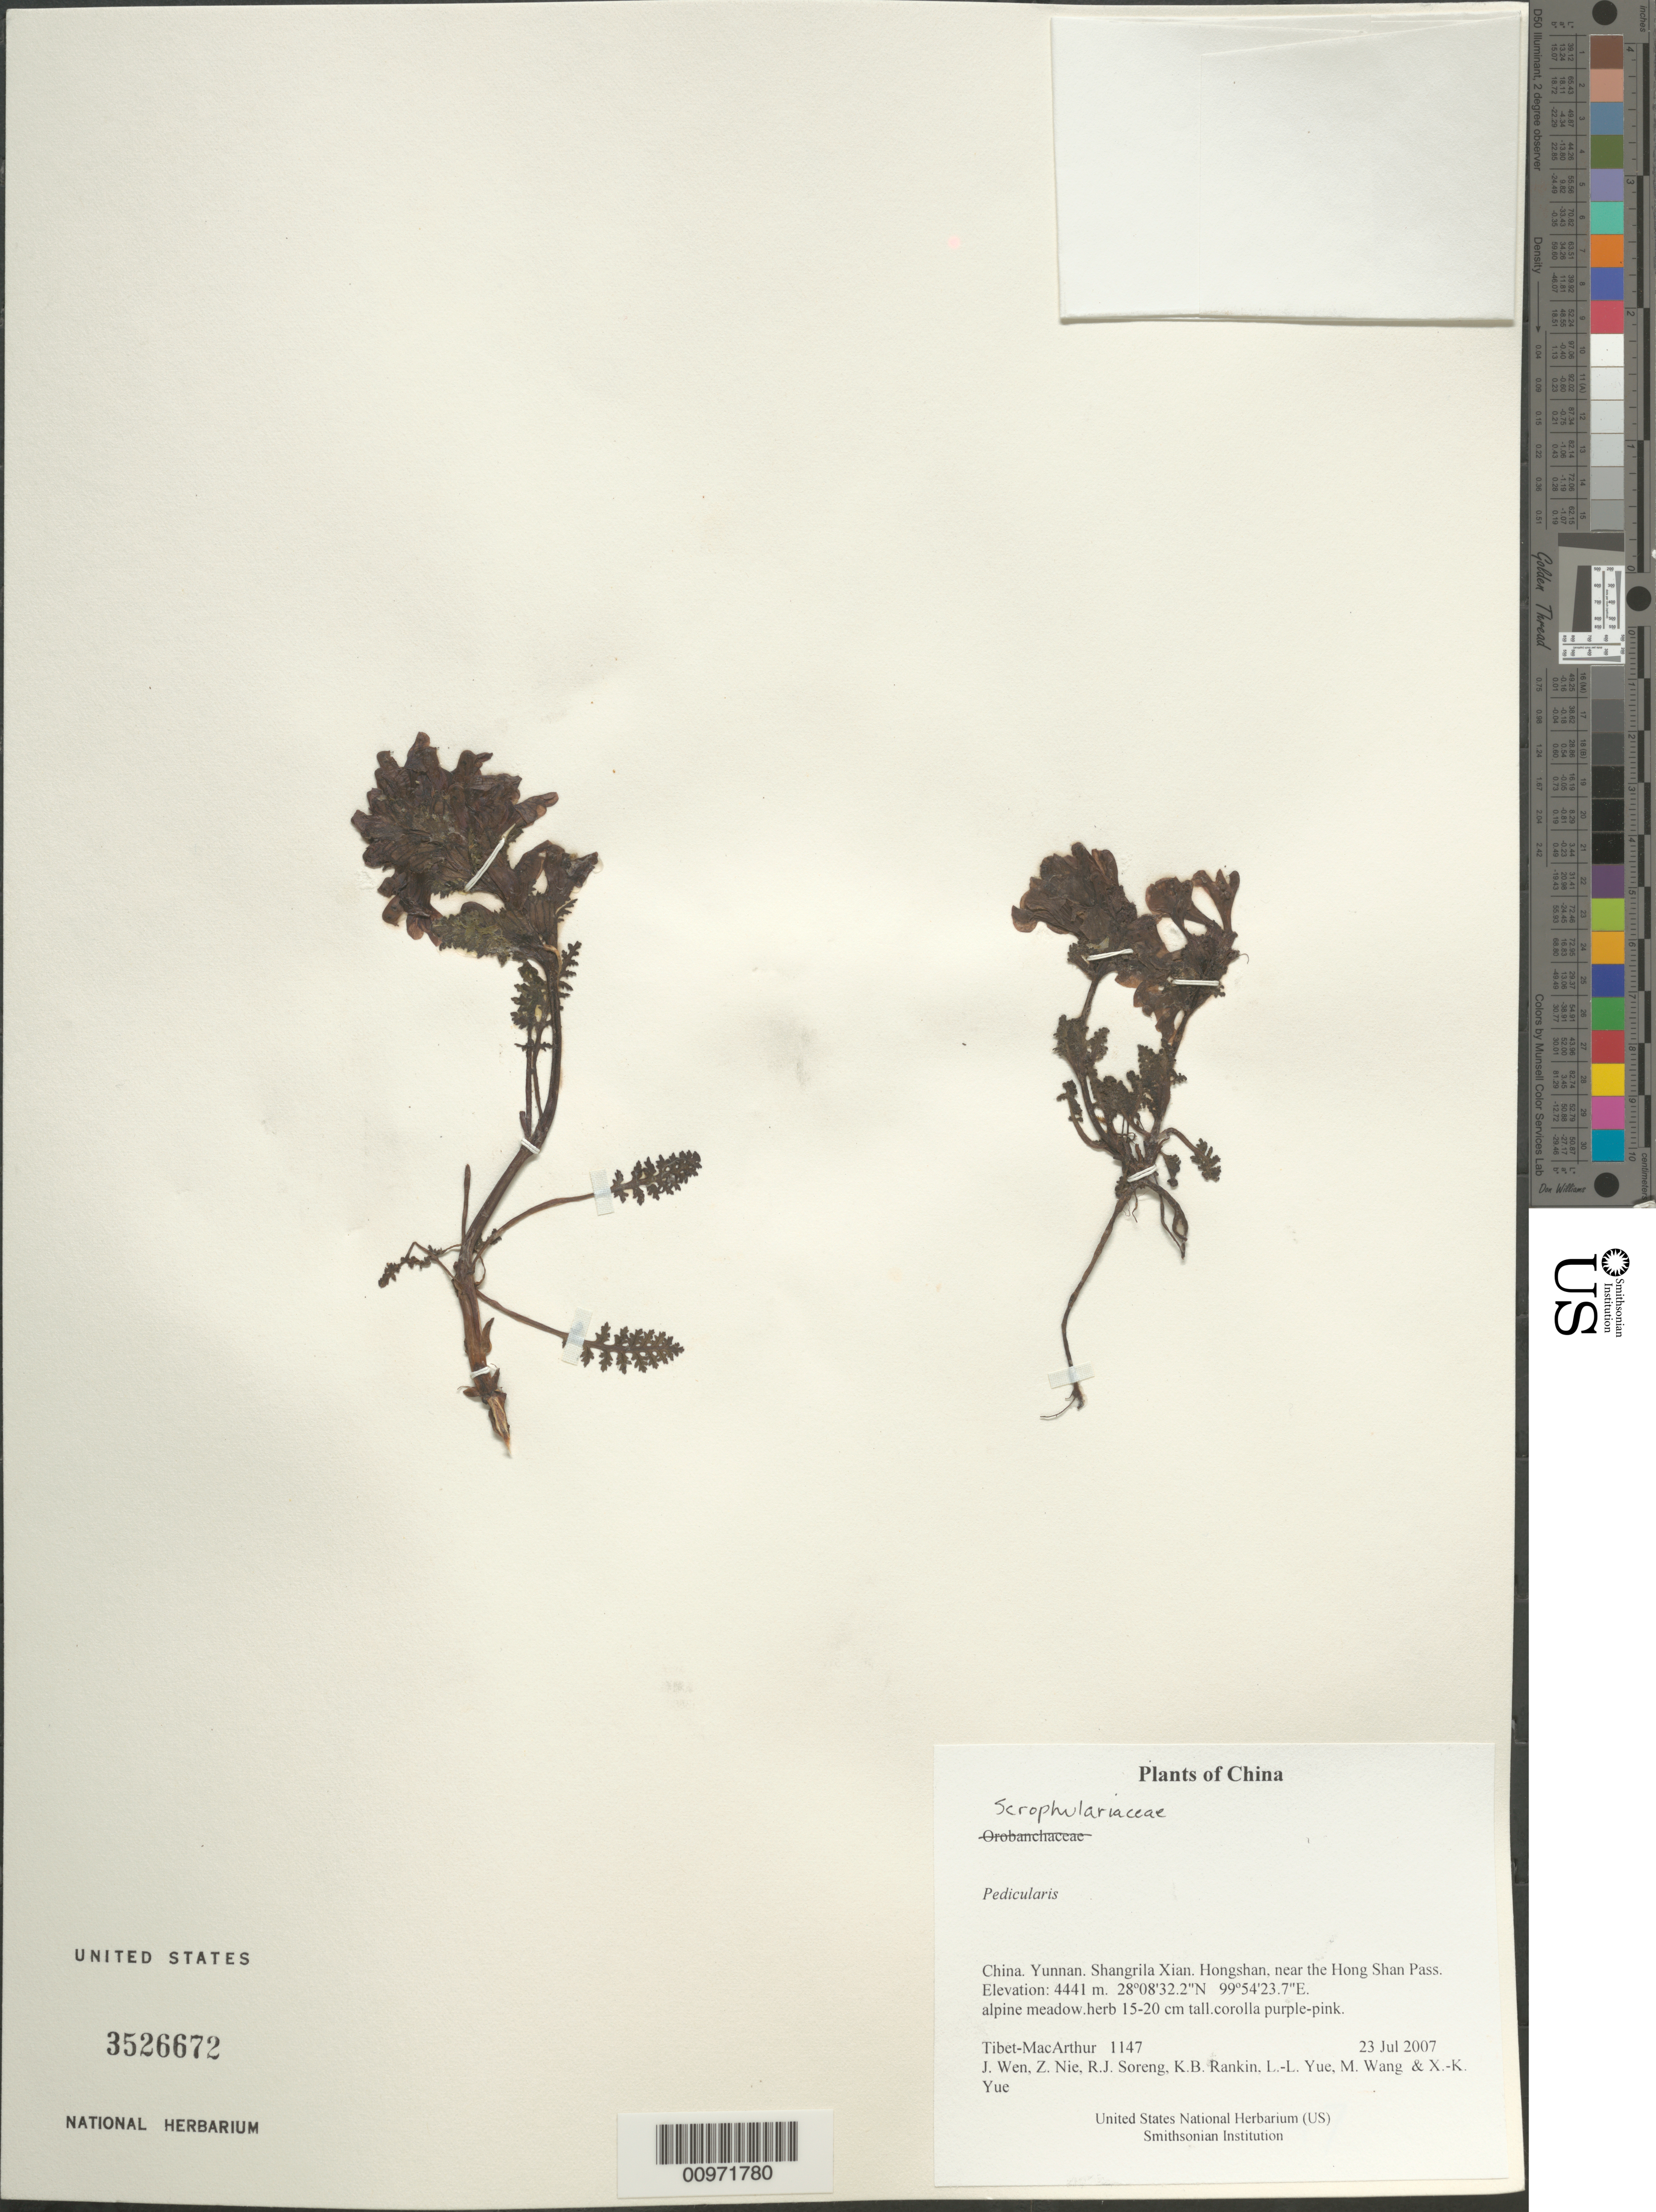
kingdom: Plantae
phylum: Tracheophyta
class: Magnoliopsida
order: Lamiales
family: Orobanchaceae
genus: Pedicularis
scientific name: Pedicularis sp.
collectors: Tibet-MacArthur, J. Wen, Z. Nie, R. J. Soreng, K. Rankin, L. Yue, M. Wang & X. Yue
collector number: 1147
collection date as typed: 23 Jul 2007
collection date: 2007-07-23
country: China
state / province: Yunnan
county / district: Shangrila Xian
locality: Hongshan, near the Hong Shan Pass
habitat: alpine meadow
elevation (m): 4441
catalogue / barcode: US 3526672